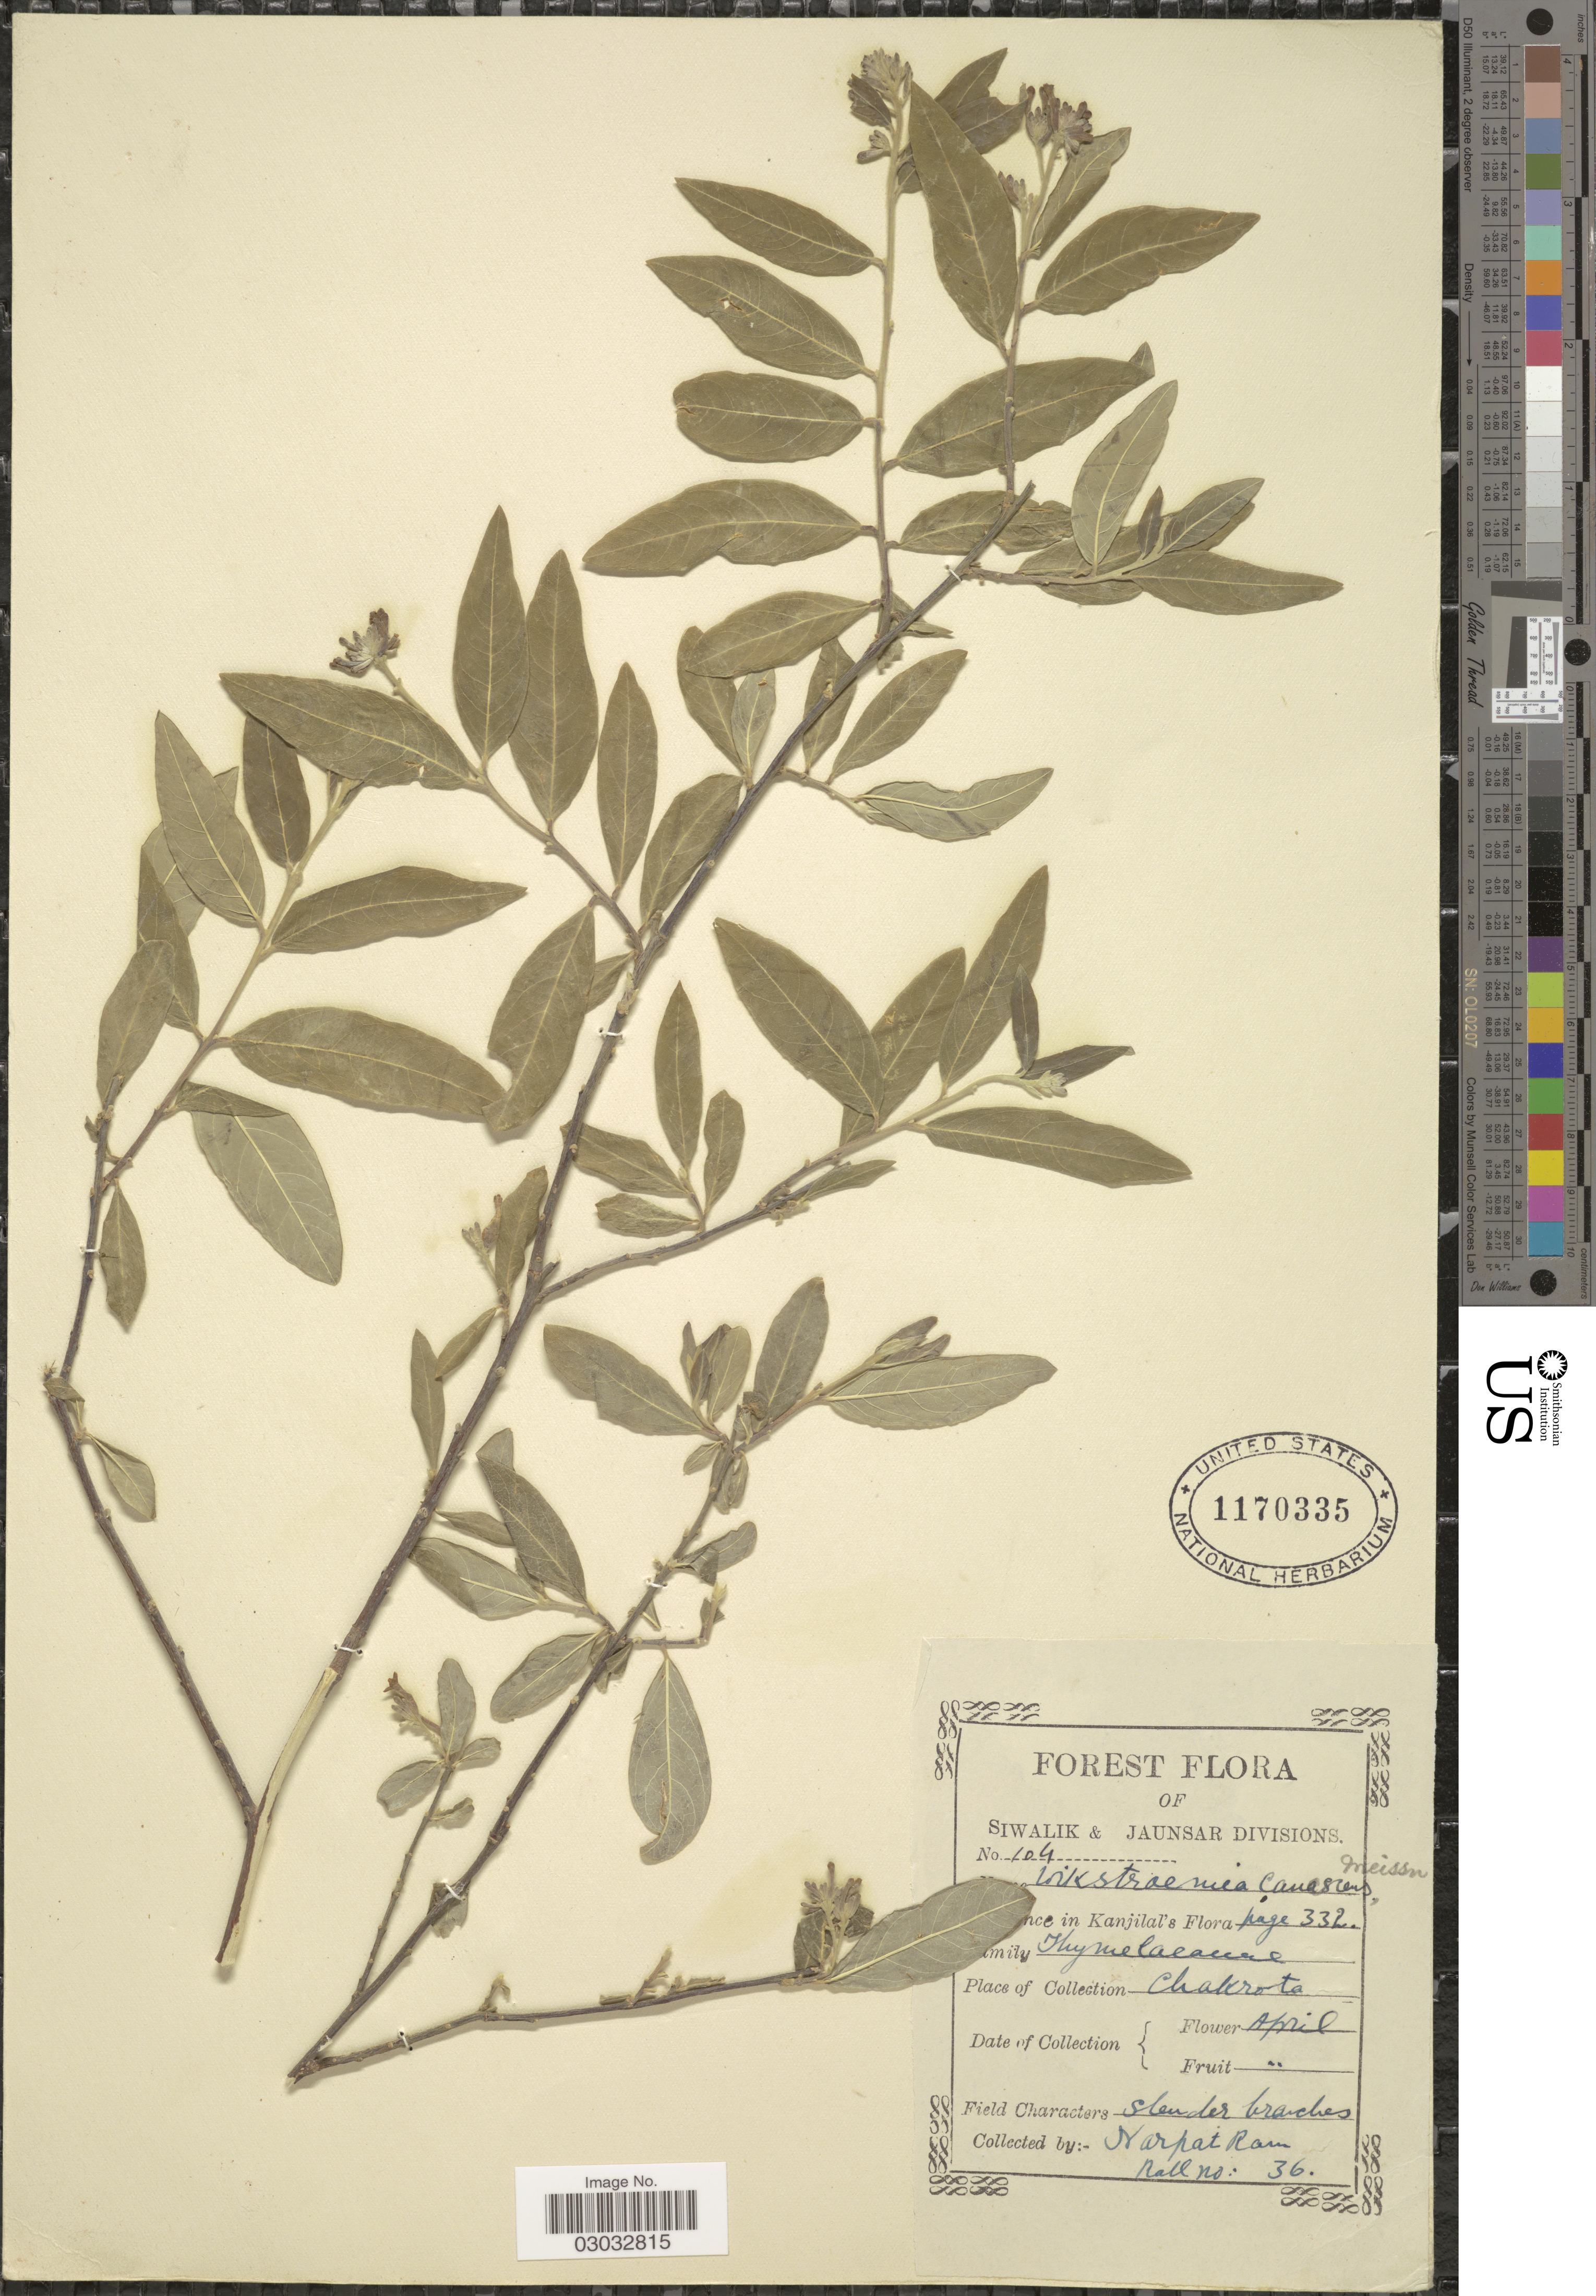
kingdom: Plantae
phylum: Tracheophyta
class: Magnoliopsida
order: Malvales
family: Thymelaeaceae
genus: Wikstroemia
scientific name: Wikstroemia canescens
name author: Meisn.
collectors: N. Ram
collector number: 36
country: India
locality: Siwalik & Jaunsar, Chakrota.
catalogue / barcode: US 1170335